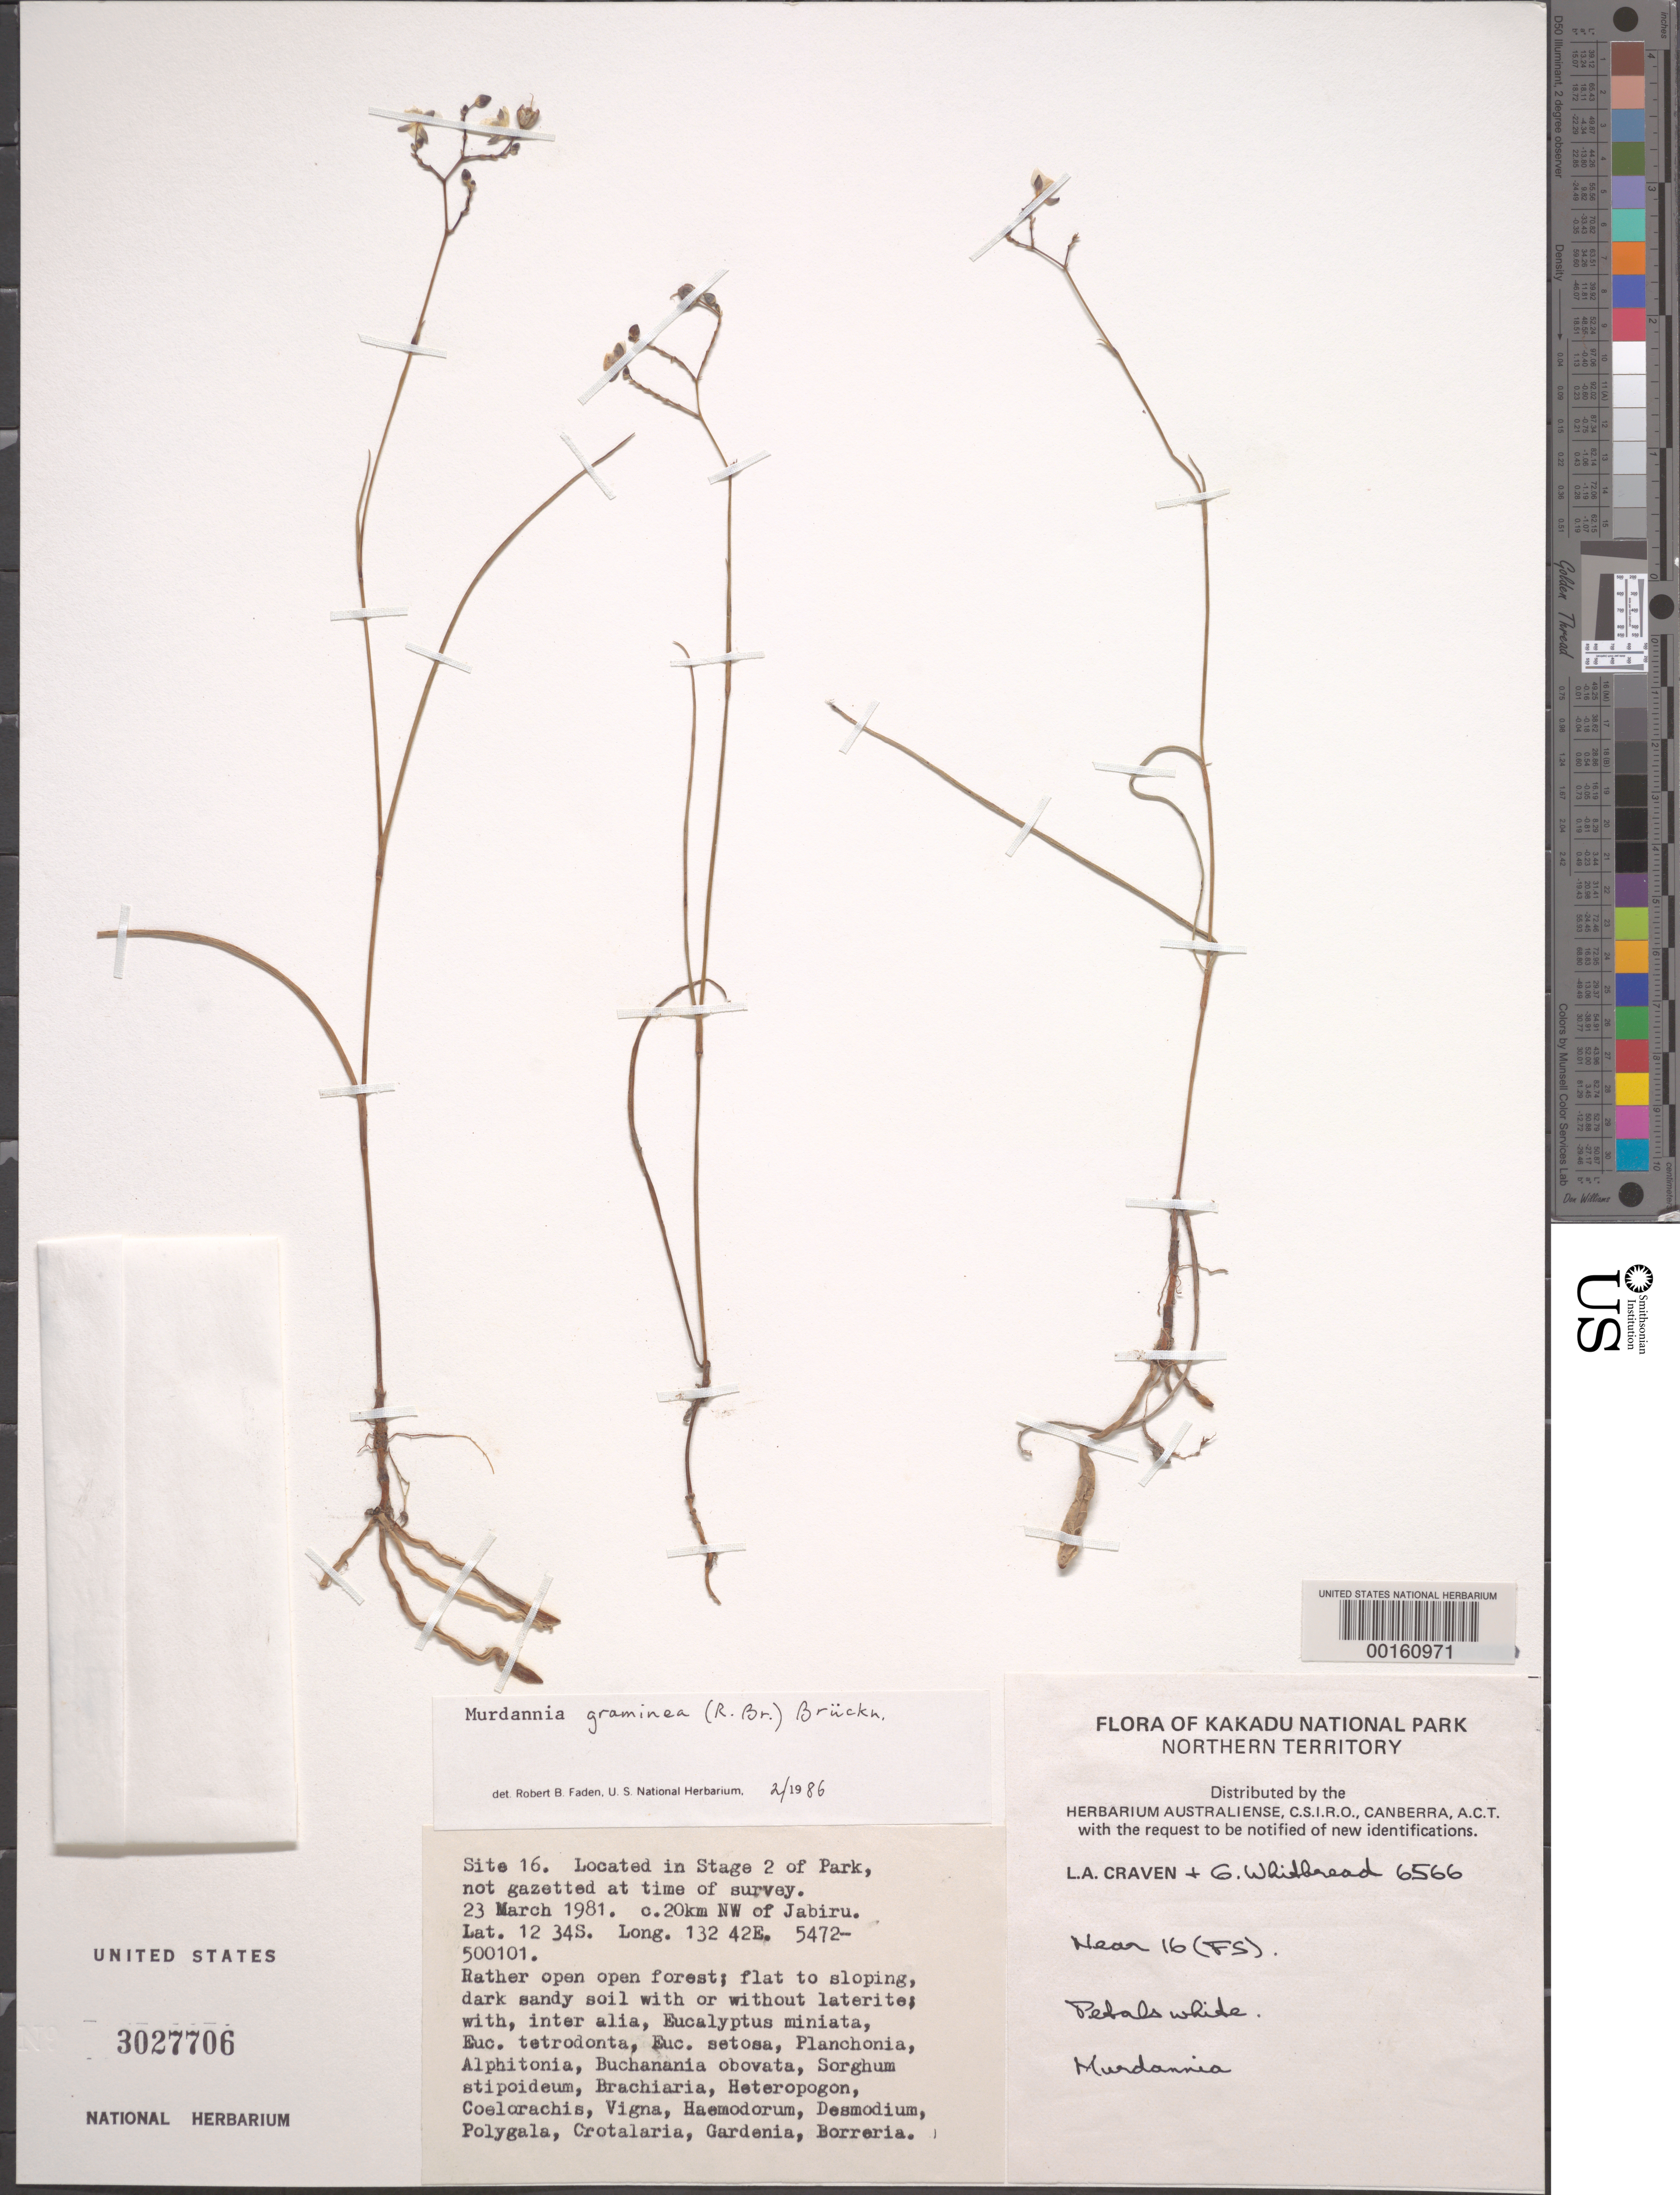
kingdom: Plantae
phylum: Tracheophyta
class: Liliopsida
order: Commelinales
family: Commelinaceae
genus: Murdannia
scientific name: Murdannia graminea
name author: (R. Br.) G. Brückn.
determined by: Faden, Robert B., (US), Smithsonian Institution - National Museum of Natural History (UNITED STATES)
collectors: L. A. Craven & G. Whitbread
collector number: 6566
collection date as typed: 23 Mar 1981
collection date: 1981-03-23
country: Australia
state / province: Northern Territory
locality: Kakadu national park; nw of jabiru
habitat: Open forest, sandy soil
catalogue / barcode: US 3027706